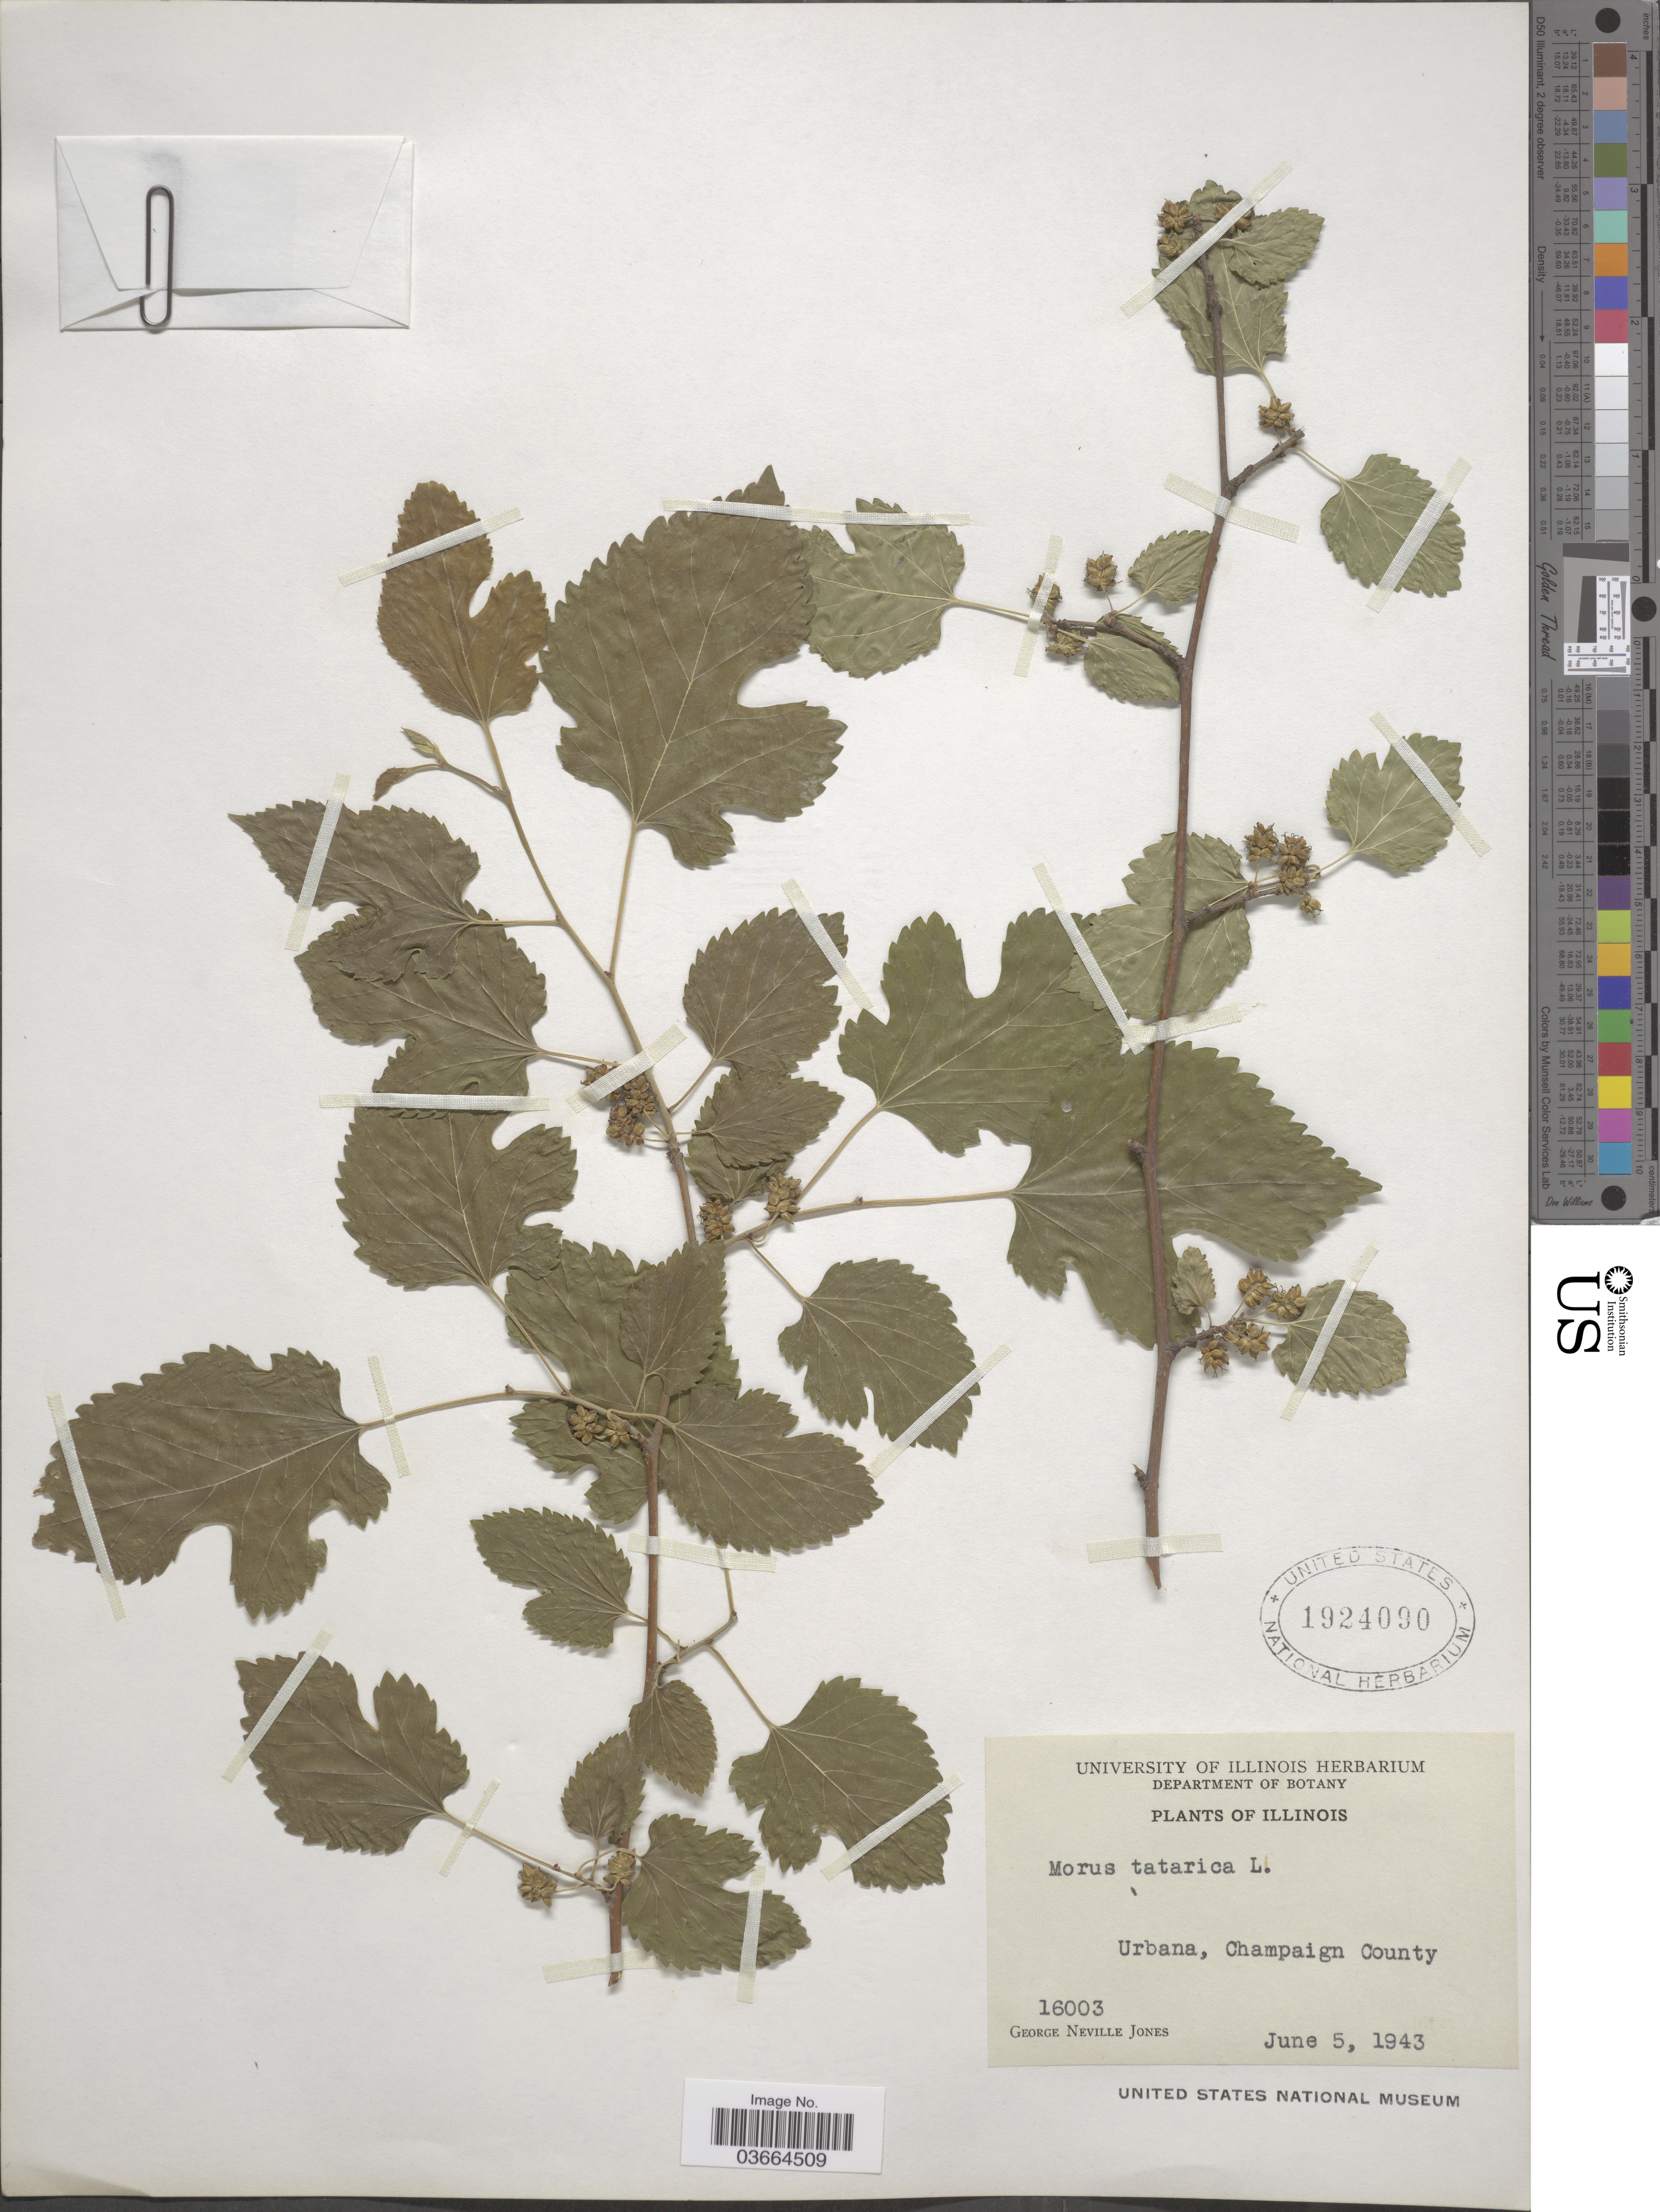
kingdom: Plantae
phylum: Tracheophyta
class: Magnoliopsida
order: Rosales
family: Moraceae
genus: Morus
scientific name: Morus alba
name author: L.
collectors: G. N. Jones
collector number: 16003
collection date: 1943-06-05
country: United States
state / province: Illinois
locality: Urbana, Champaign County.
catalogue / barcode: US 1924090